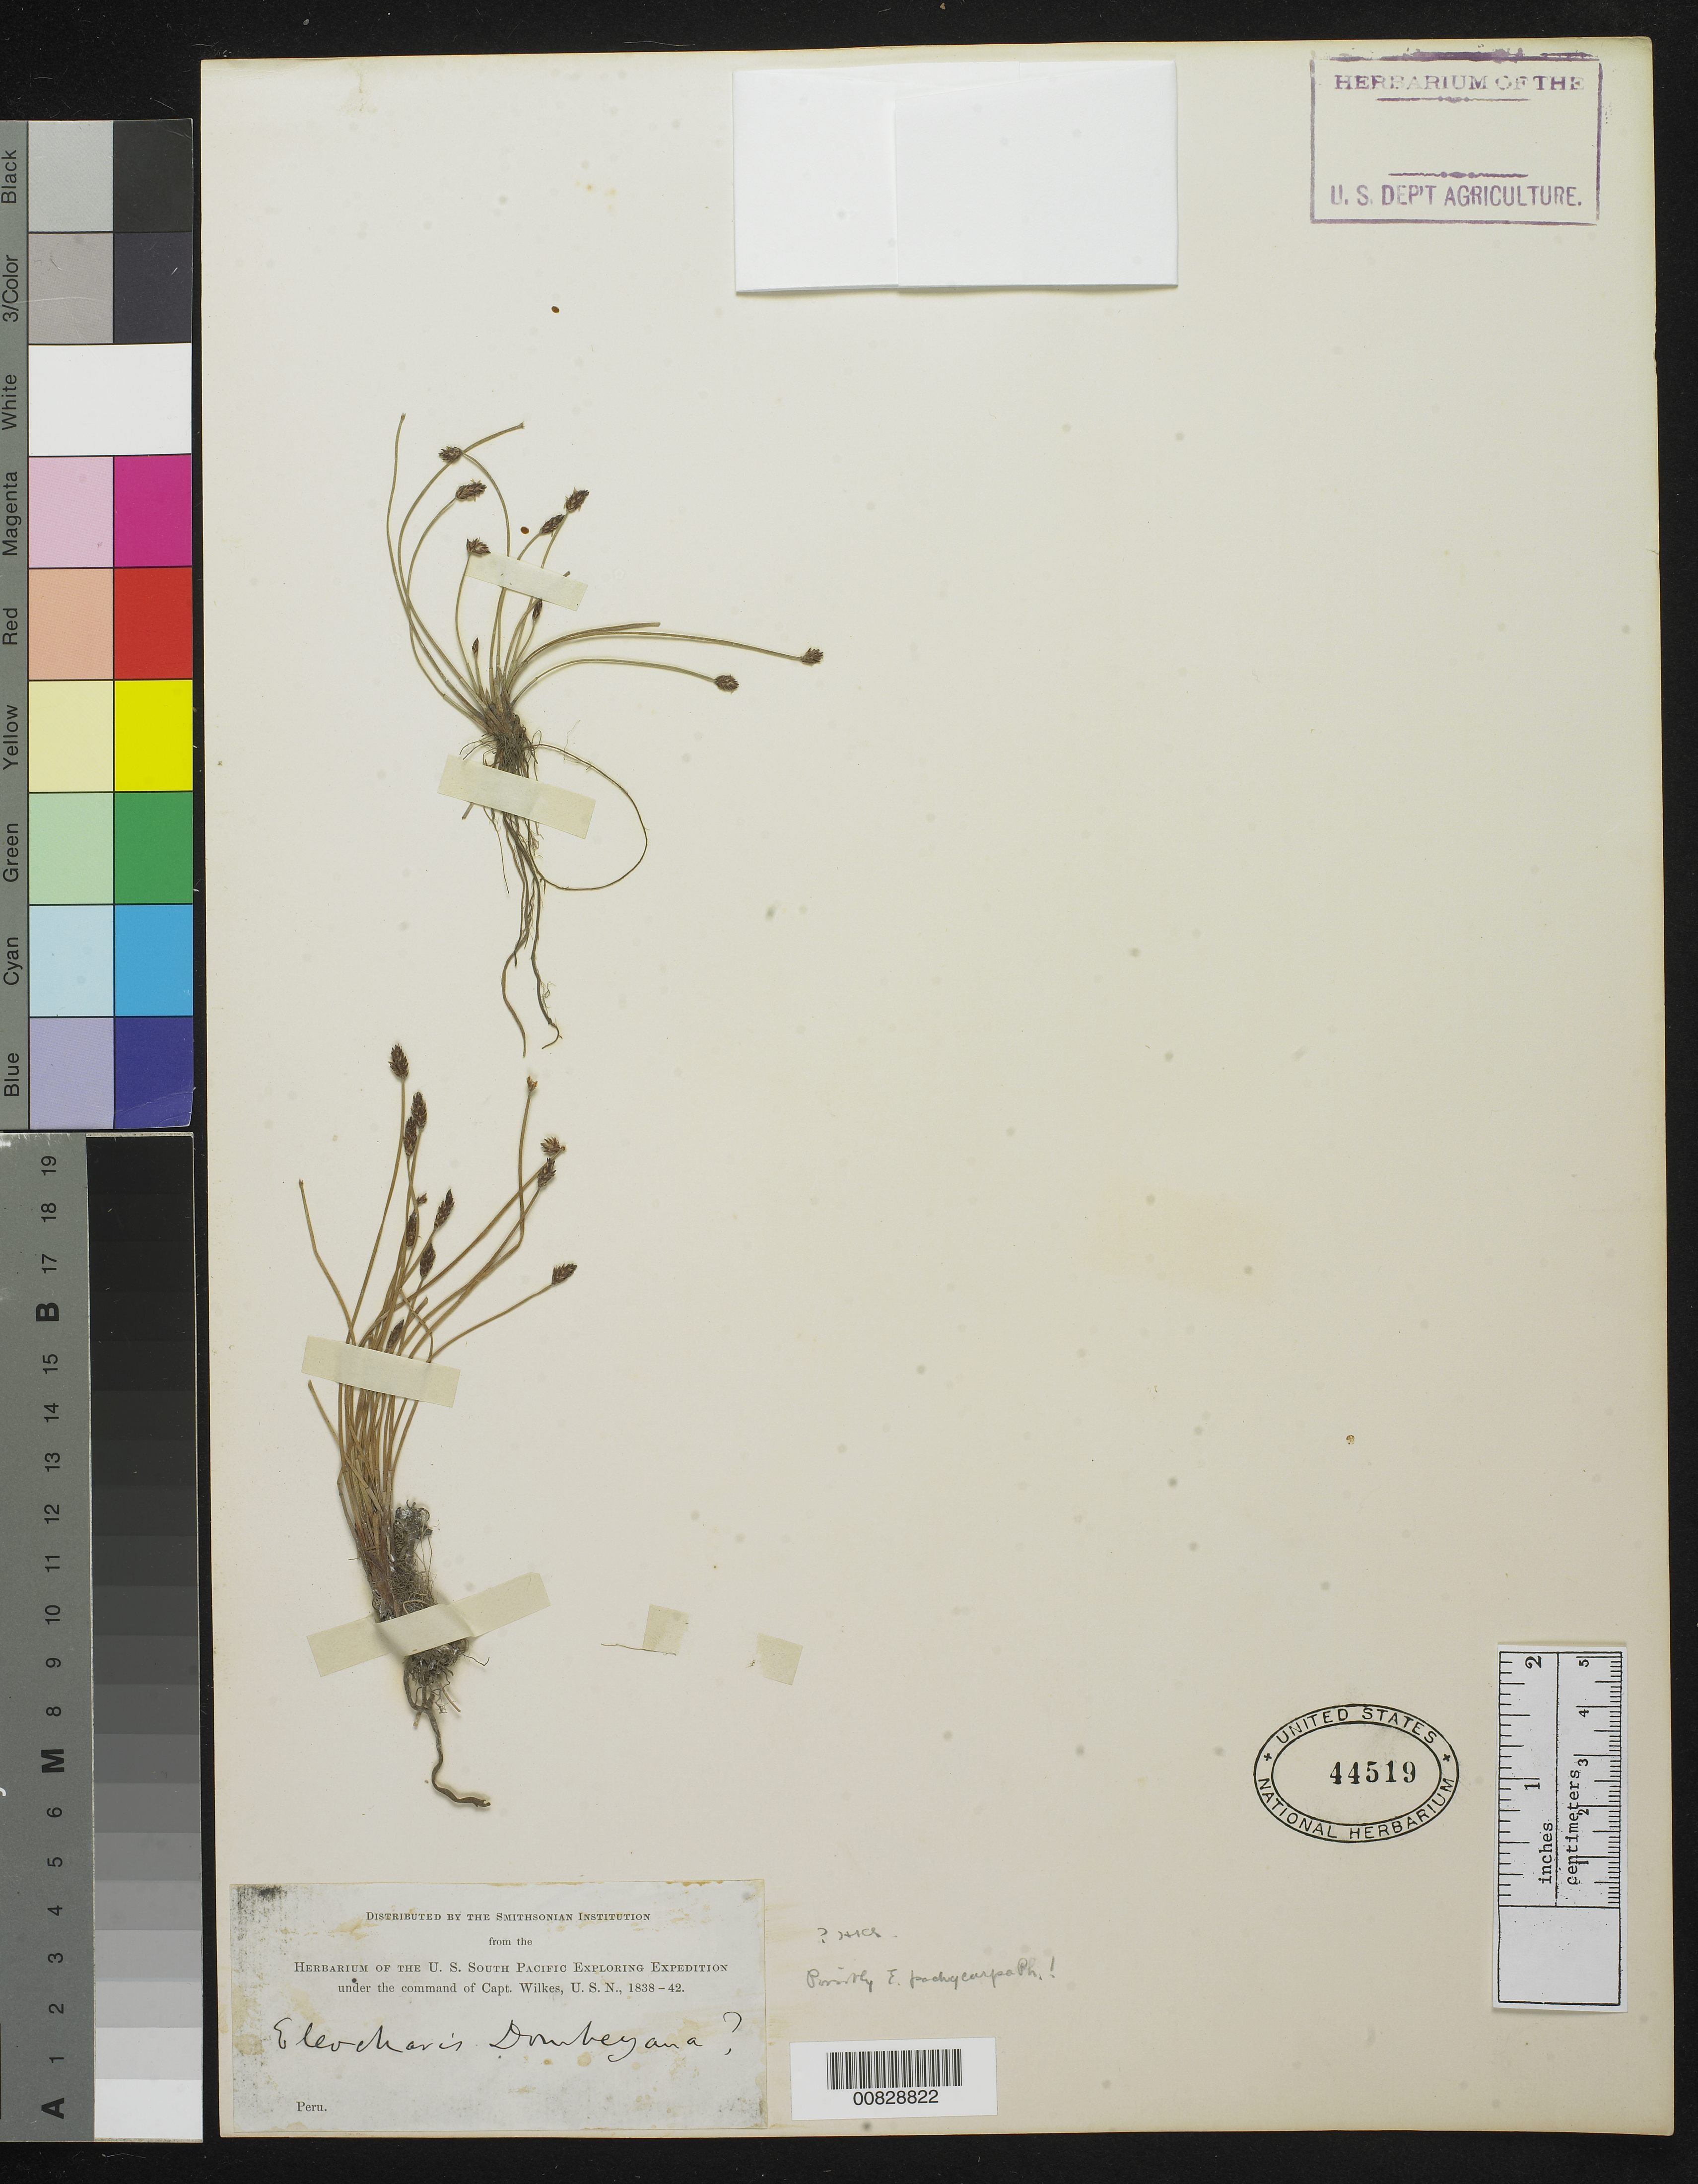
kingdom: Plantae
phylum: Tracheophyta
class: Liliopsida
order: Poales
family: Cyperaceae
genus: Eleocharis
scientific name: Eleocharis pachycarpa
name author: É. Desv.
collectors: Wilkes Explor. Exped.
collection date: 1838/1842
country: Peru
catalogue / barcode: US 44519